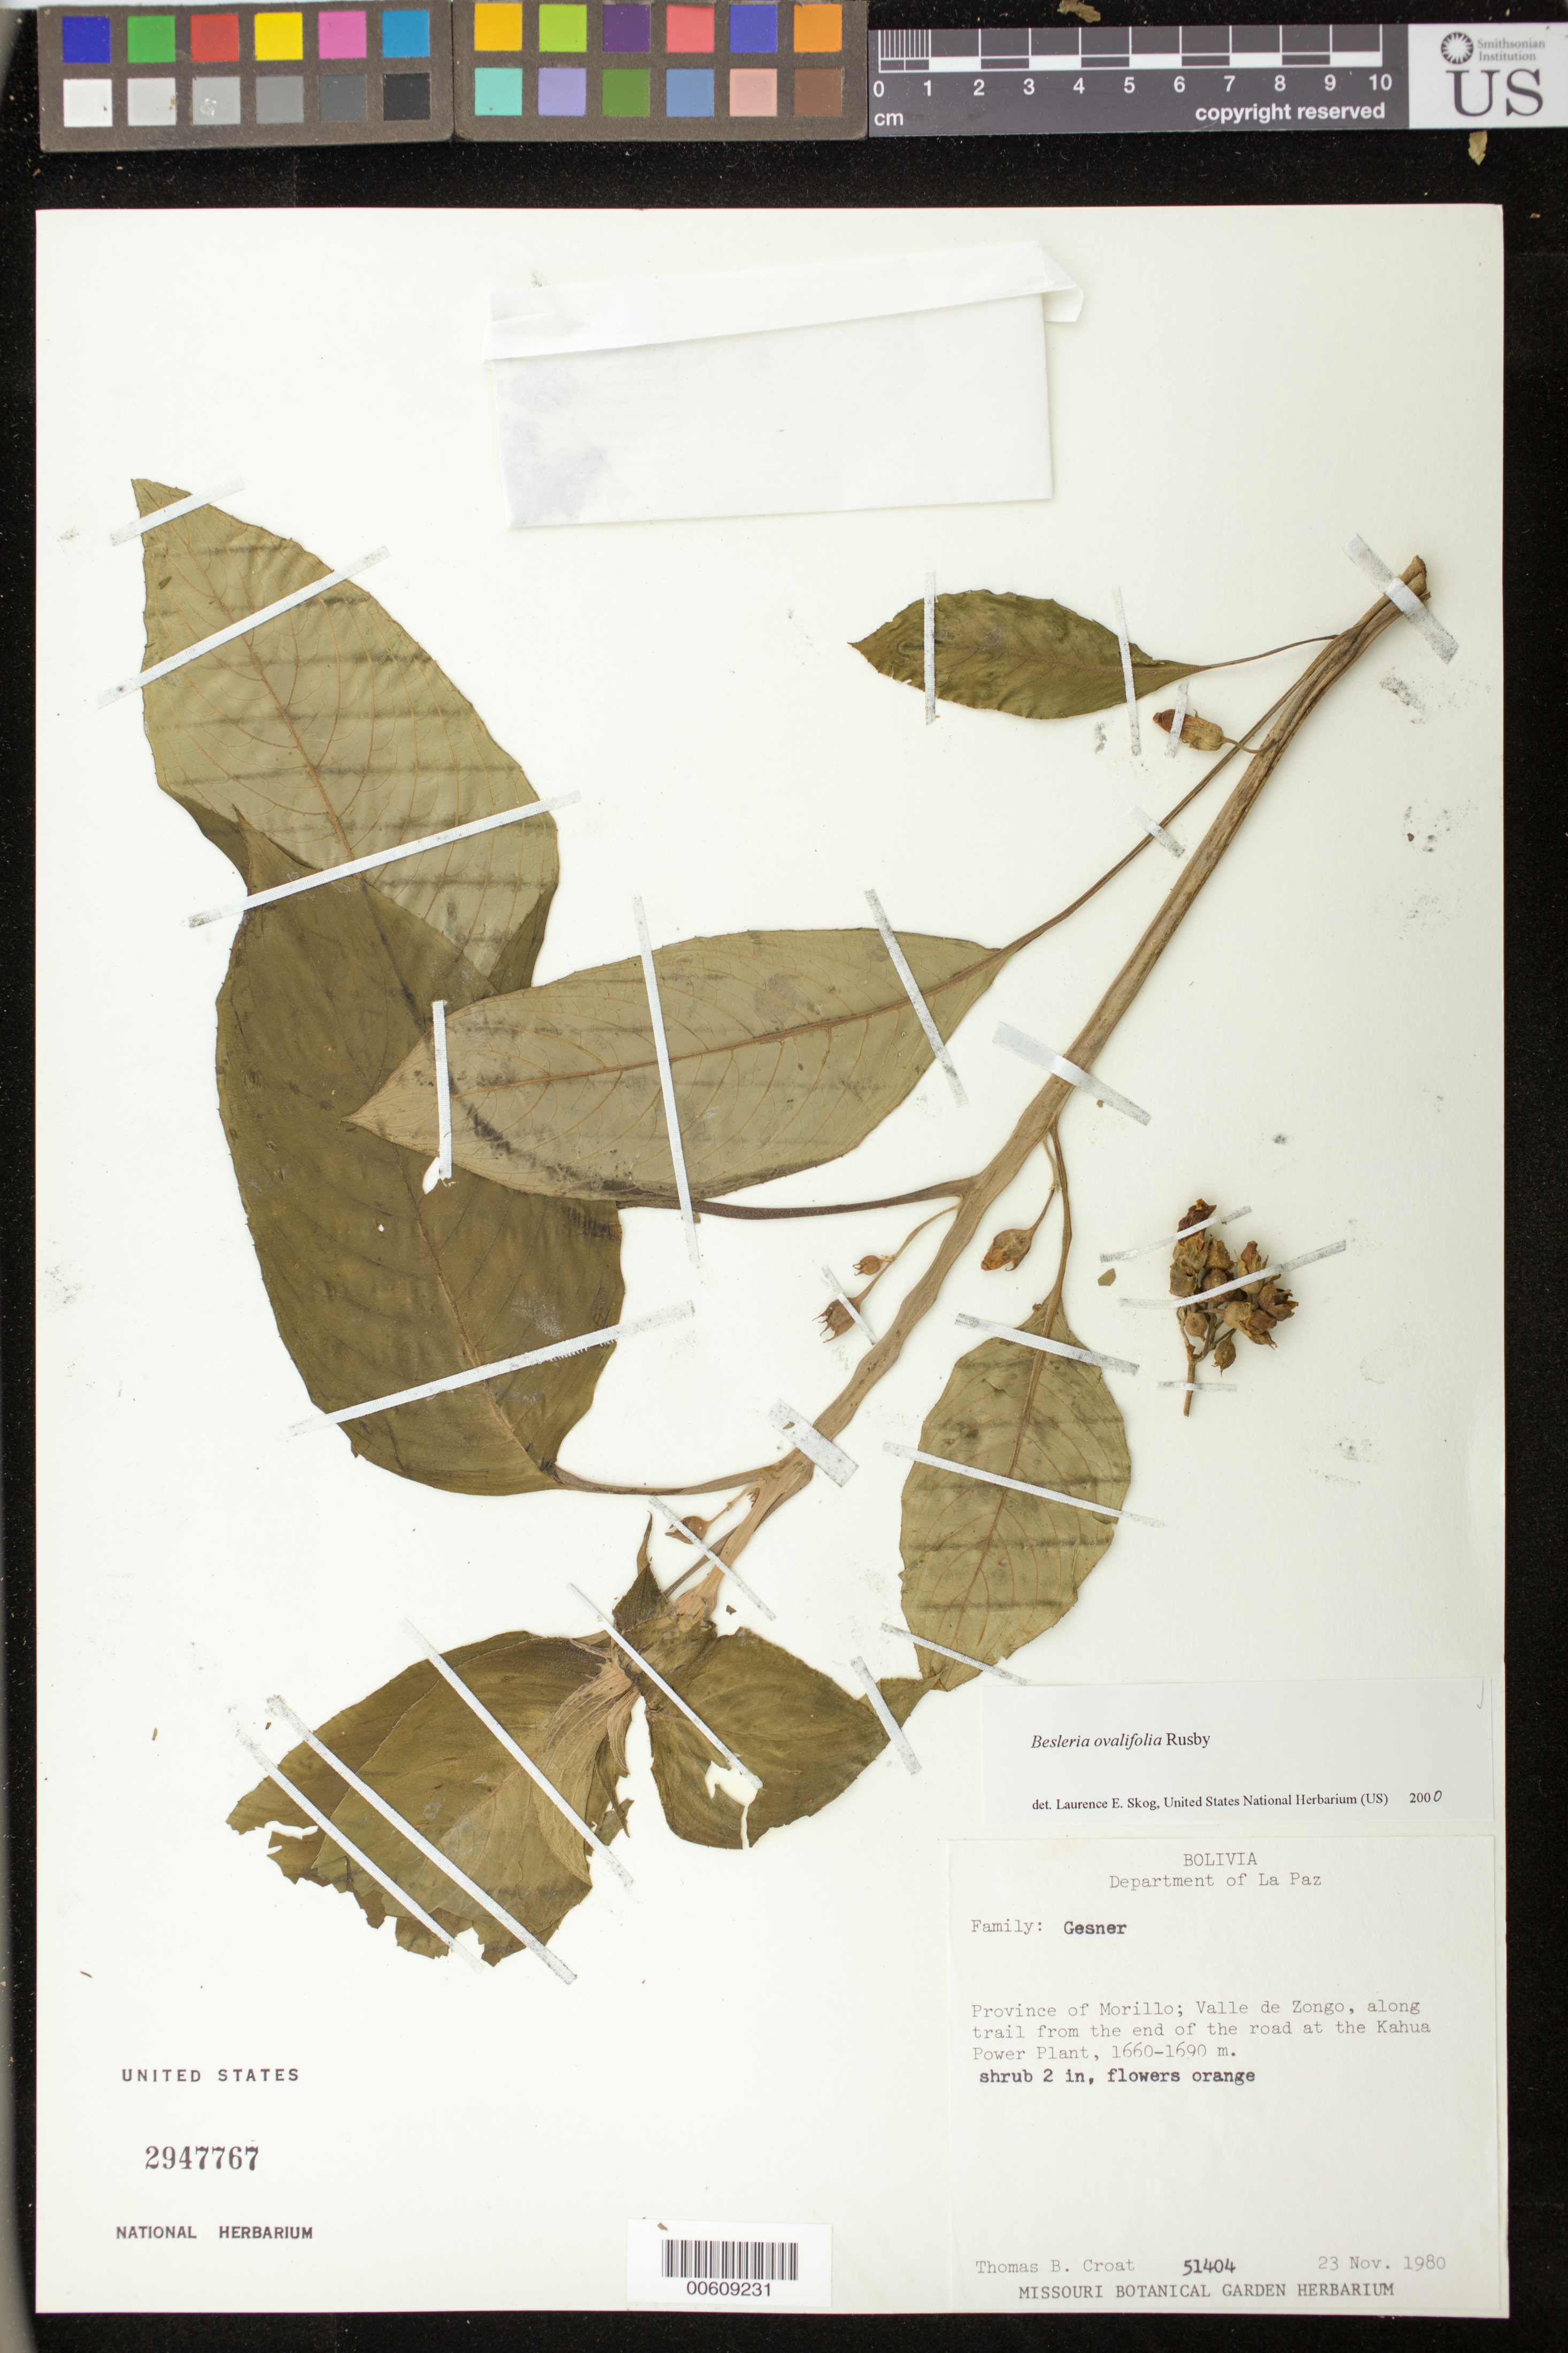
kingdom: Plantae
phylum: Tracheophyta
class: Magnoliopsida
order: Lamiales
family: Gesneriaceae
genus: Besleria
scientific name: Besleria ovalifolia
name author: Rusby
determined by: Skog, Laurence E.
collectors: T. B. Croat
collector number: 51404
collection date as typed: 23 Nov 1980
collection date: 1980-11-23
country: Bolivia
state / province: La Paz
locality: Prov. Morillo; Valle de Zongo, along trail from the end of the road at the Kahua Power Plant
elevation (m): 1660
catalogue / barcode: US 2947767